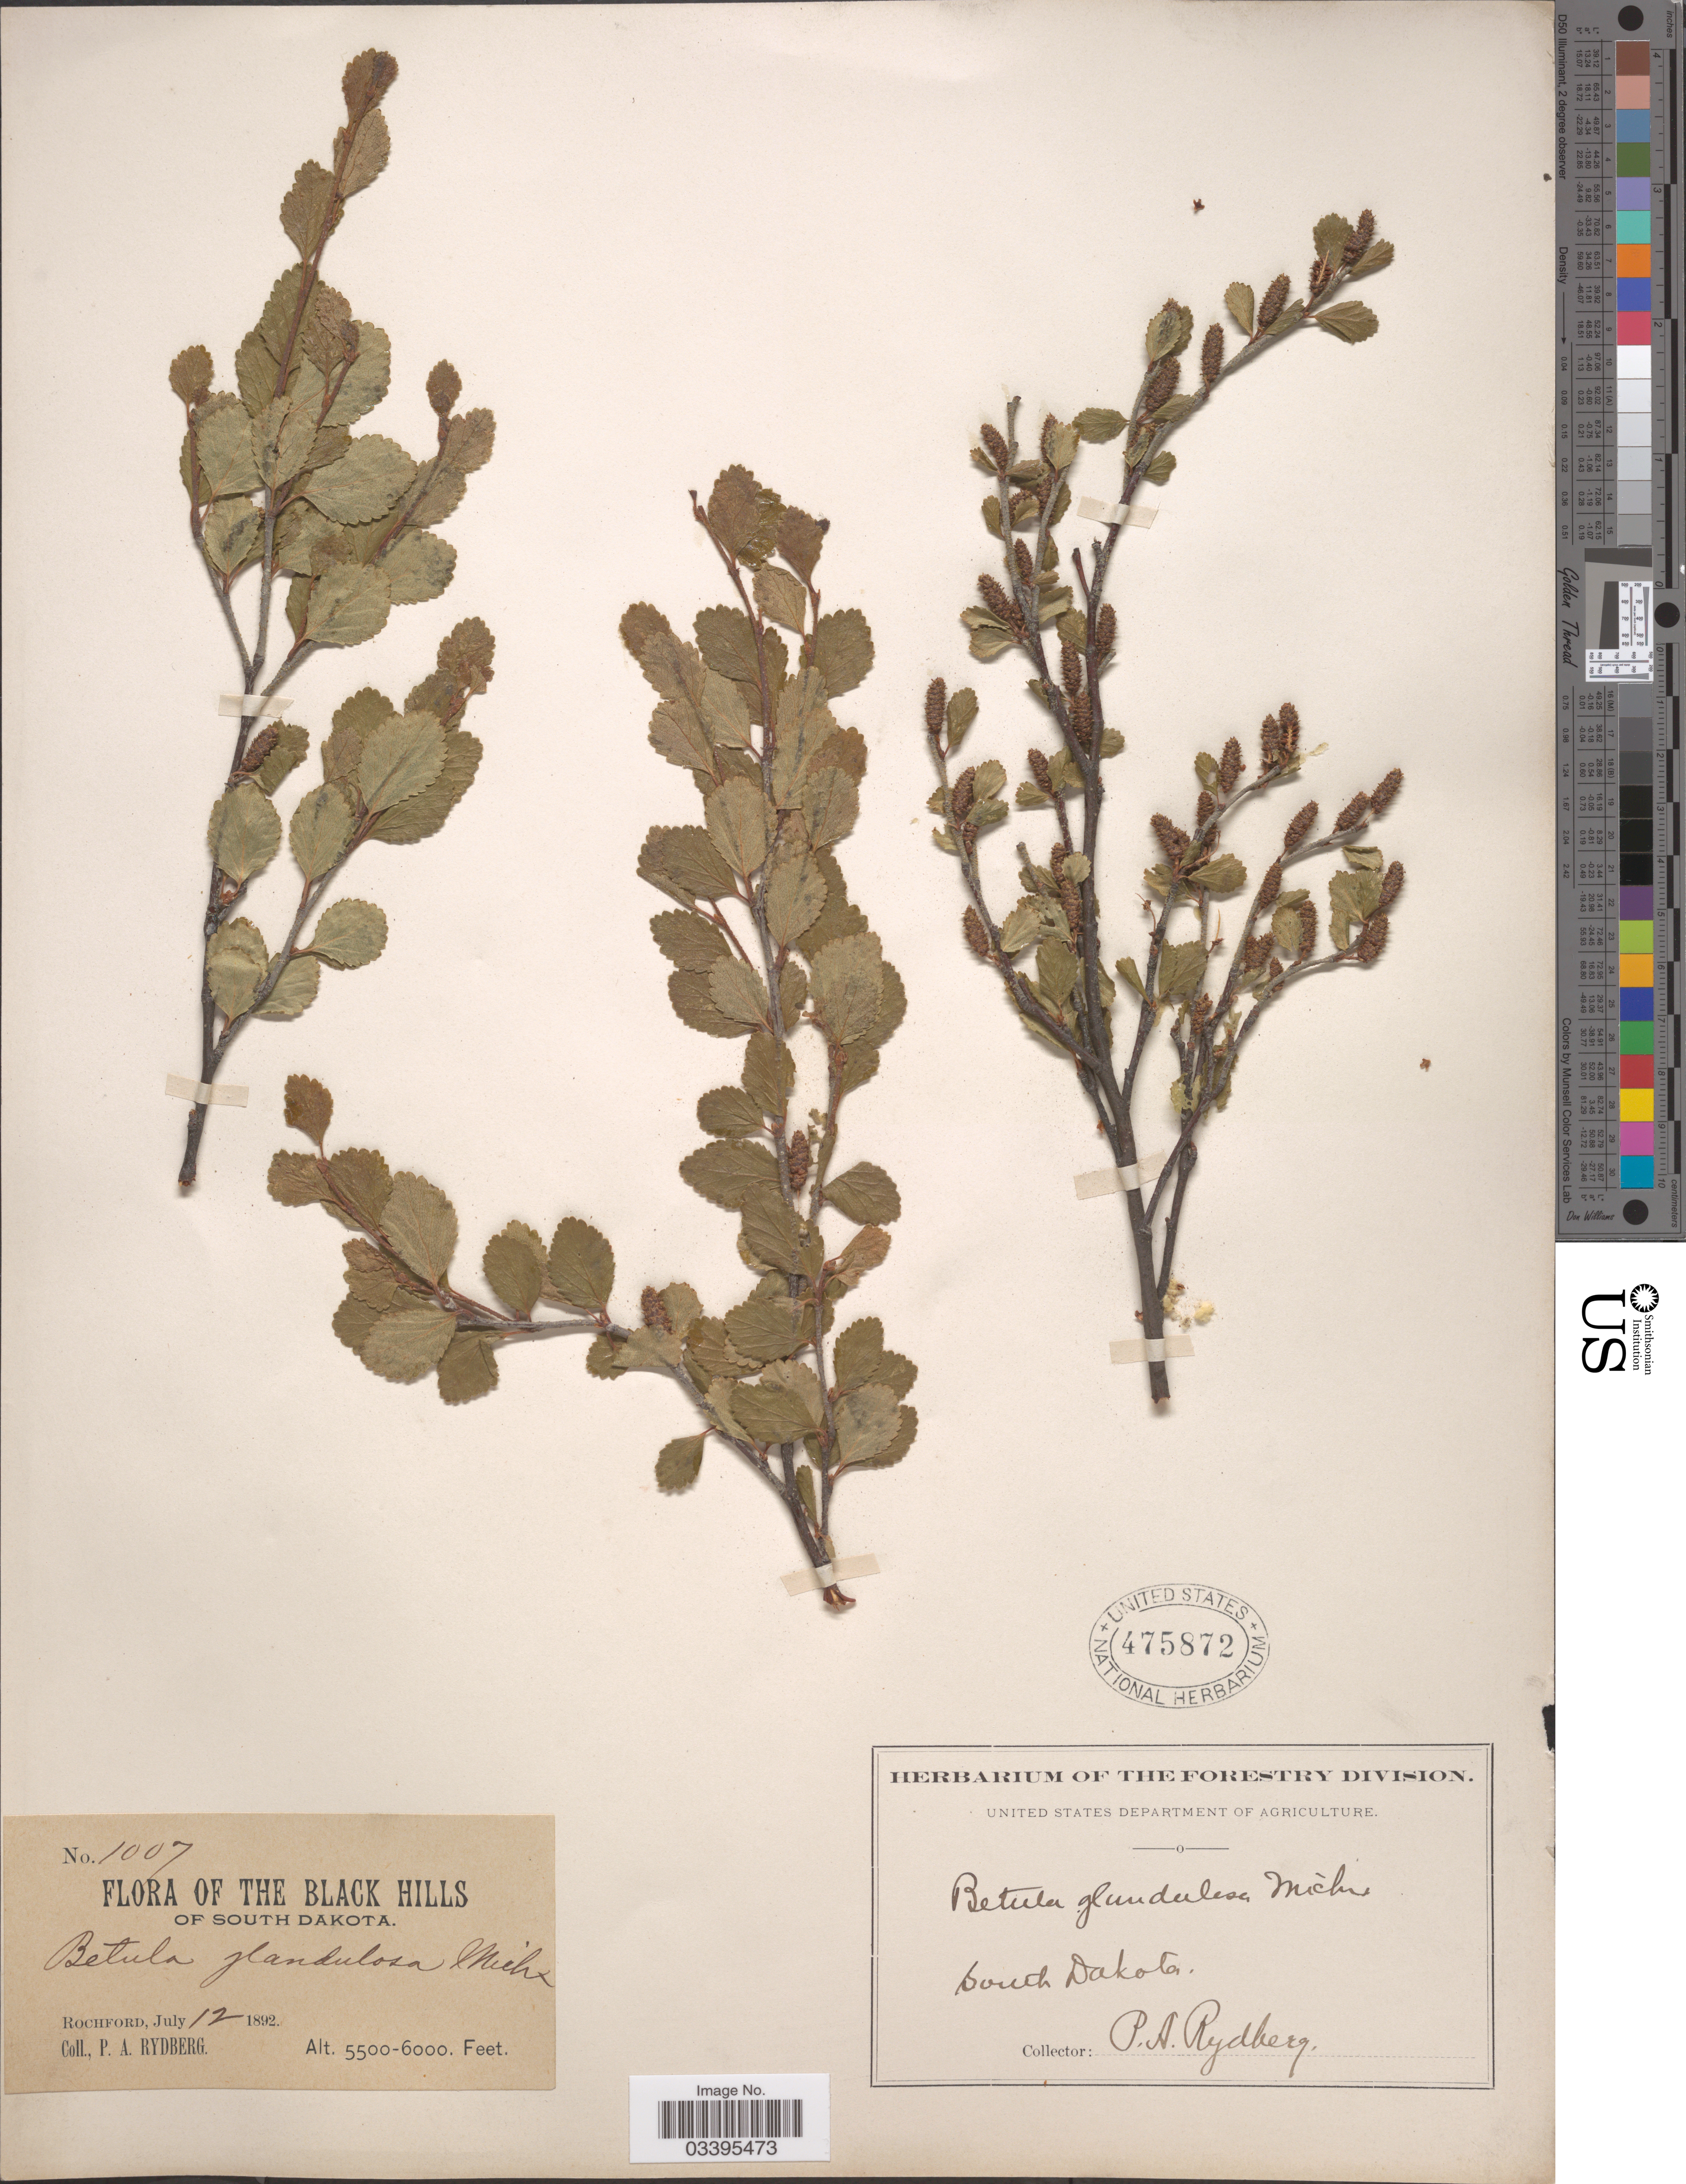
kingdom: Plantae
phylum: Tracheophyta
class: Magnoliopsida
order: Fagales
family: Betulaceae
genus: Betula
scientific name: Betula glandulosa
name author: Michx.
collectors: P. A. Rydberg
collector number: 1007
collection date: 1892-07-12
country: United States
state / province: South Dakota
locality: The Black Hills. Rochford.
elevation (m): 1676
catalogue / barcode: US 475872